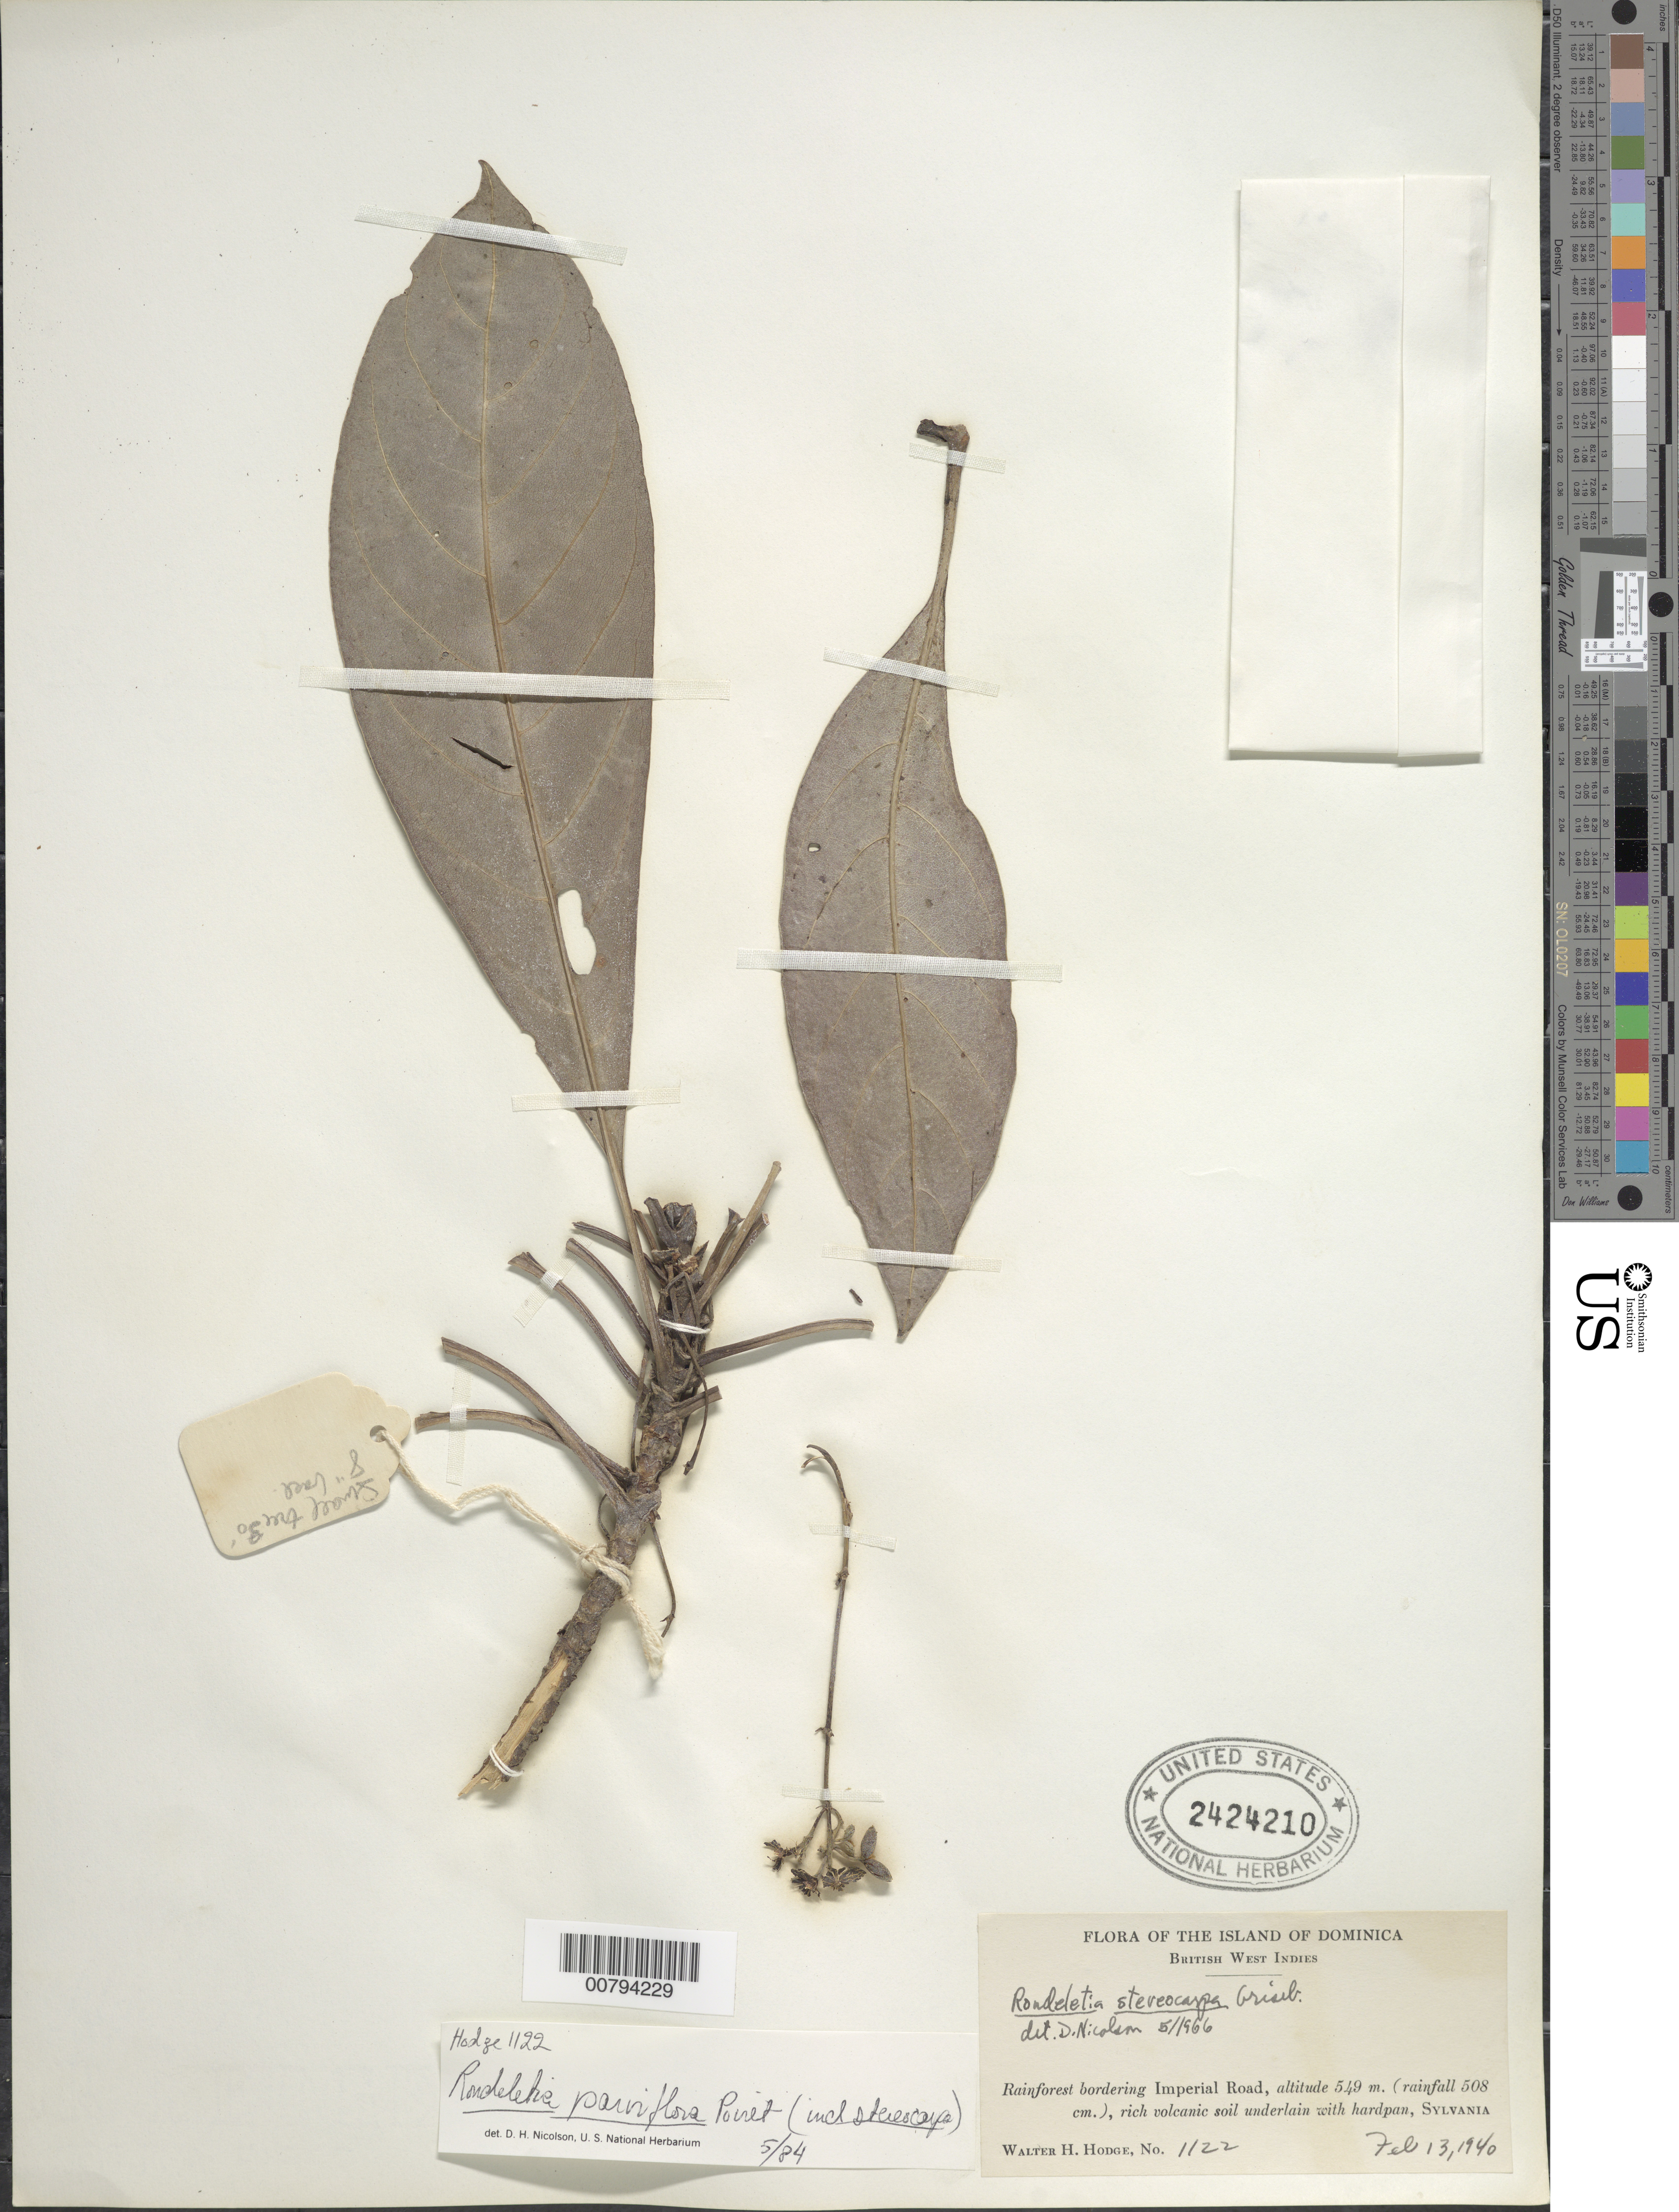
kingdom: Plantae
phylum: Tracheophyta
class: Magnoliopsida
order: Gentianales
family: Rubiaceae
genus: Rondeletia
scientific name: Rondeletia parviflora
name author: Poir.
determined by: Nicolson, Dan H.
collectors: W. Hodge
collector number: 1122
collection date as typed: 13 Feb 1940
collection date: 1940-02-13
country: Dominica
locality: Forest bordering Imperial Road. Sylvania.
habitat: Rainforest (rainfall 508 cm) along road. Rich volcanic soil undelain with hardpan.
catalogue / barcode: US 2424210